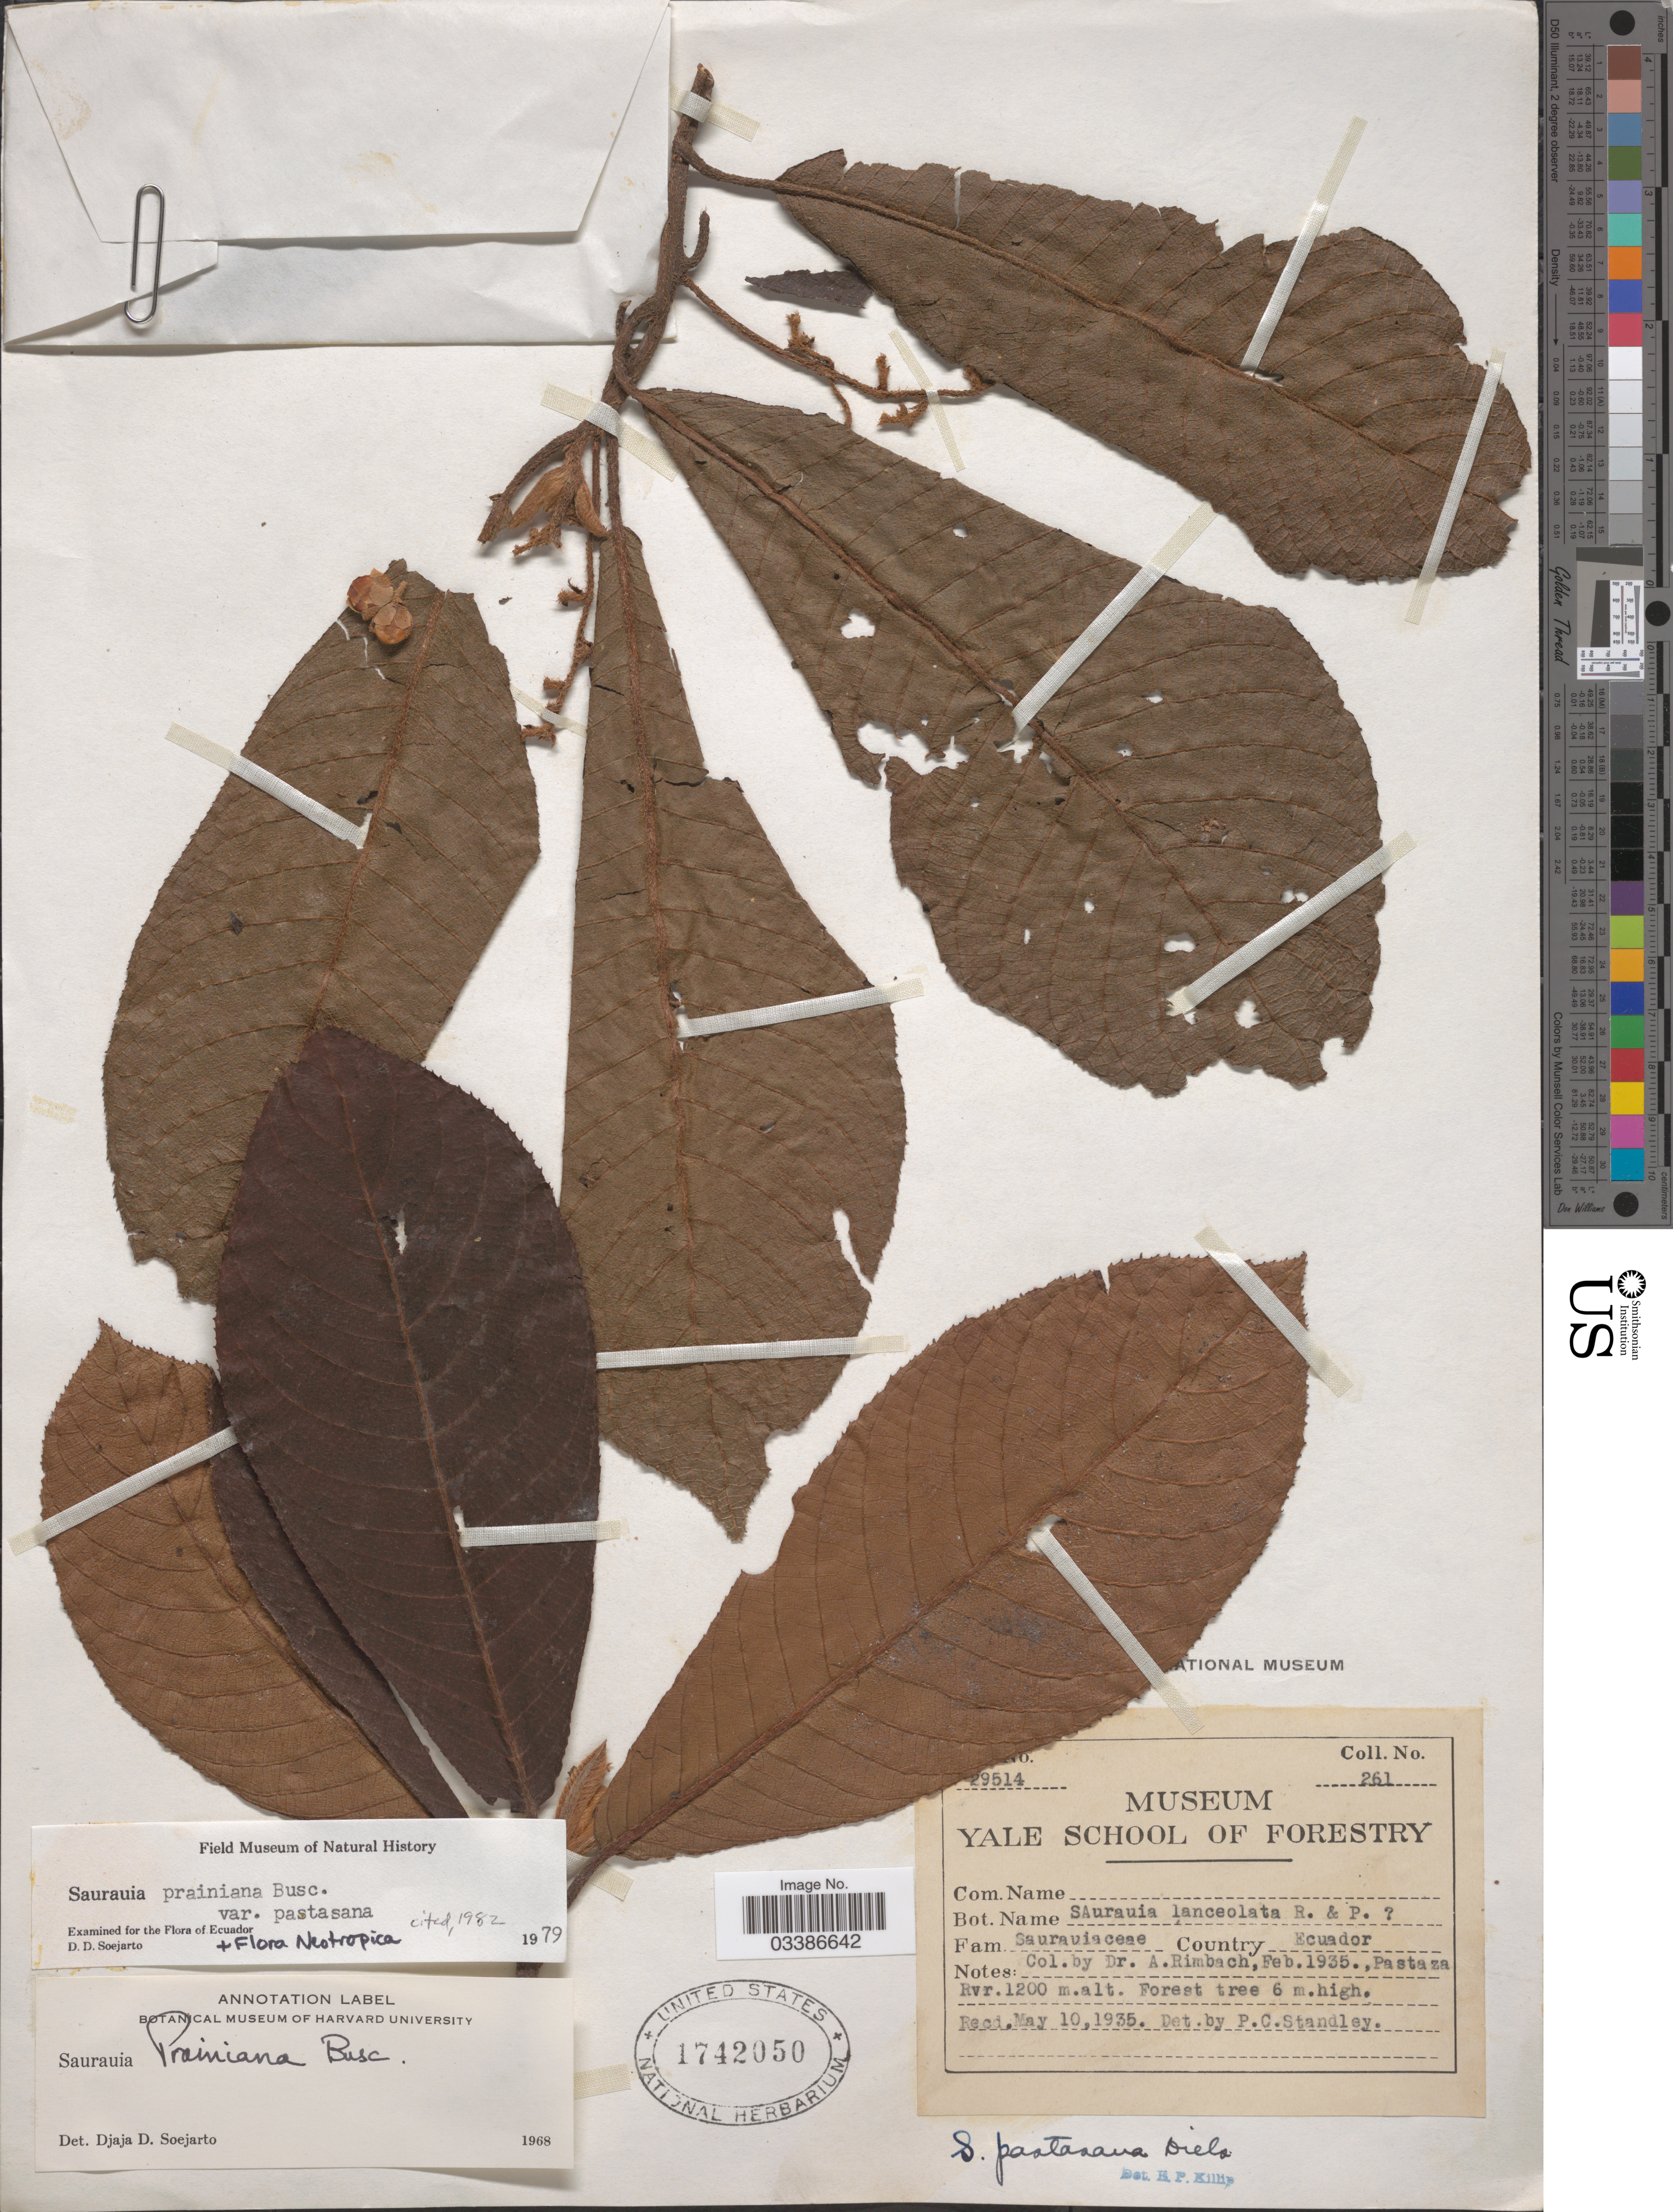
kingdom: Plantae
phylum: Tracheophyta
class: Magnoliopsida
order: Ericales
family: Actinidiaceae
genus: Saurauia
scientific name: Saurauia prainiana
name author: Buscal.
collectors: A. Rimbach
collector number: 261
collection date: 1935-02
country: Ecuador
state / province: Pastaza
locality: Pastaza Rvr.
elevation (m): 1200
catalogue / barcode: US 1742050